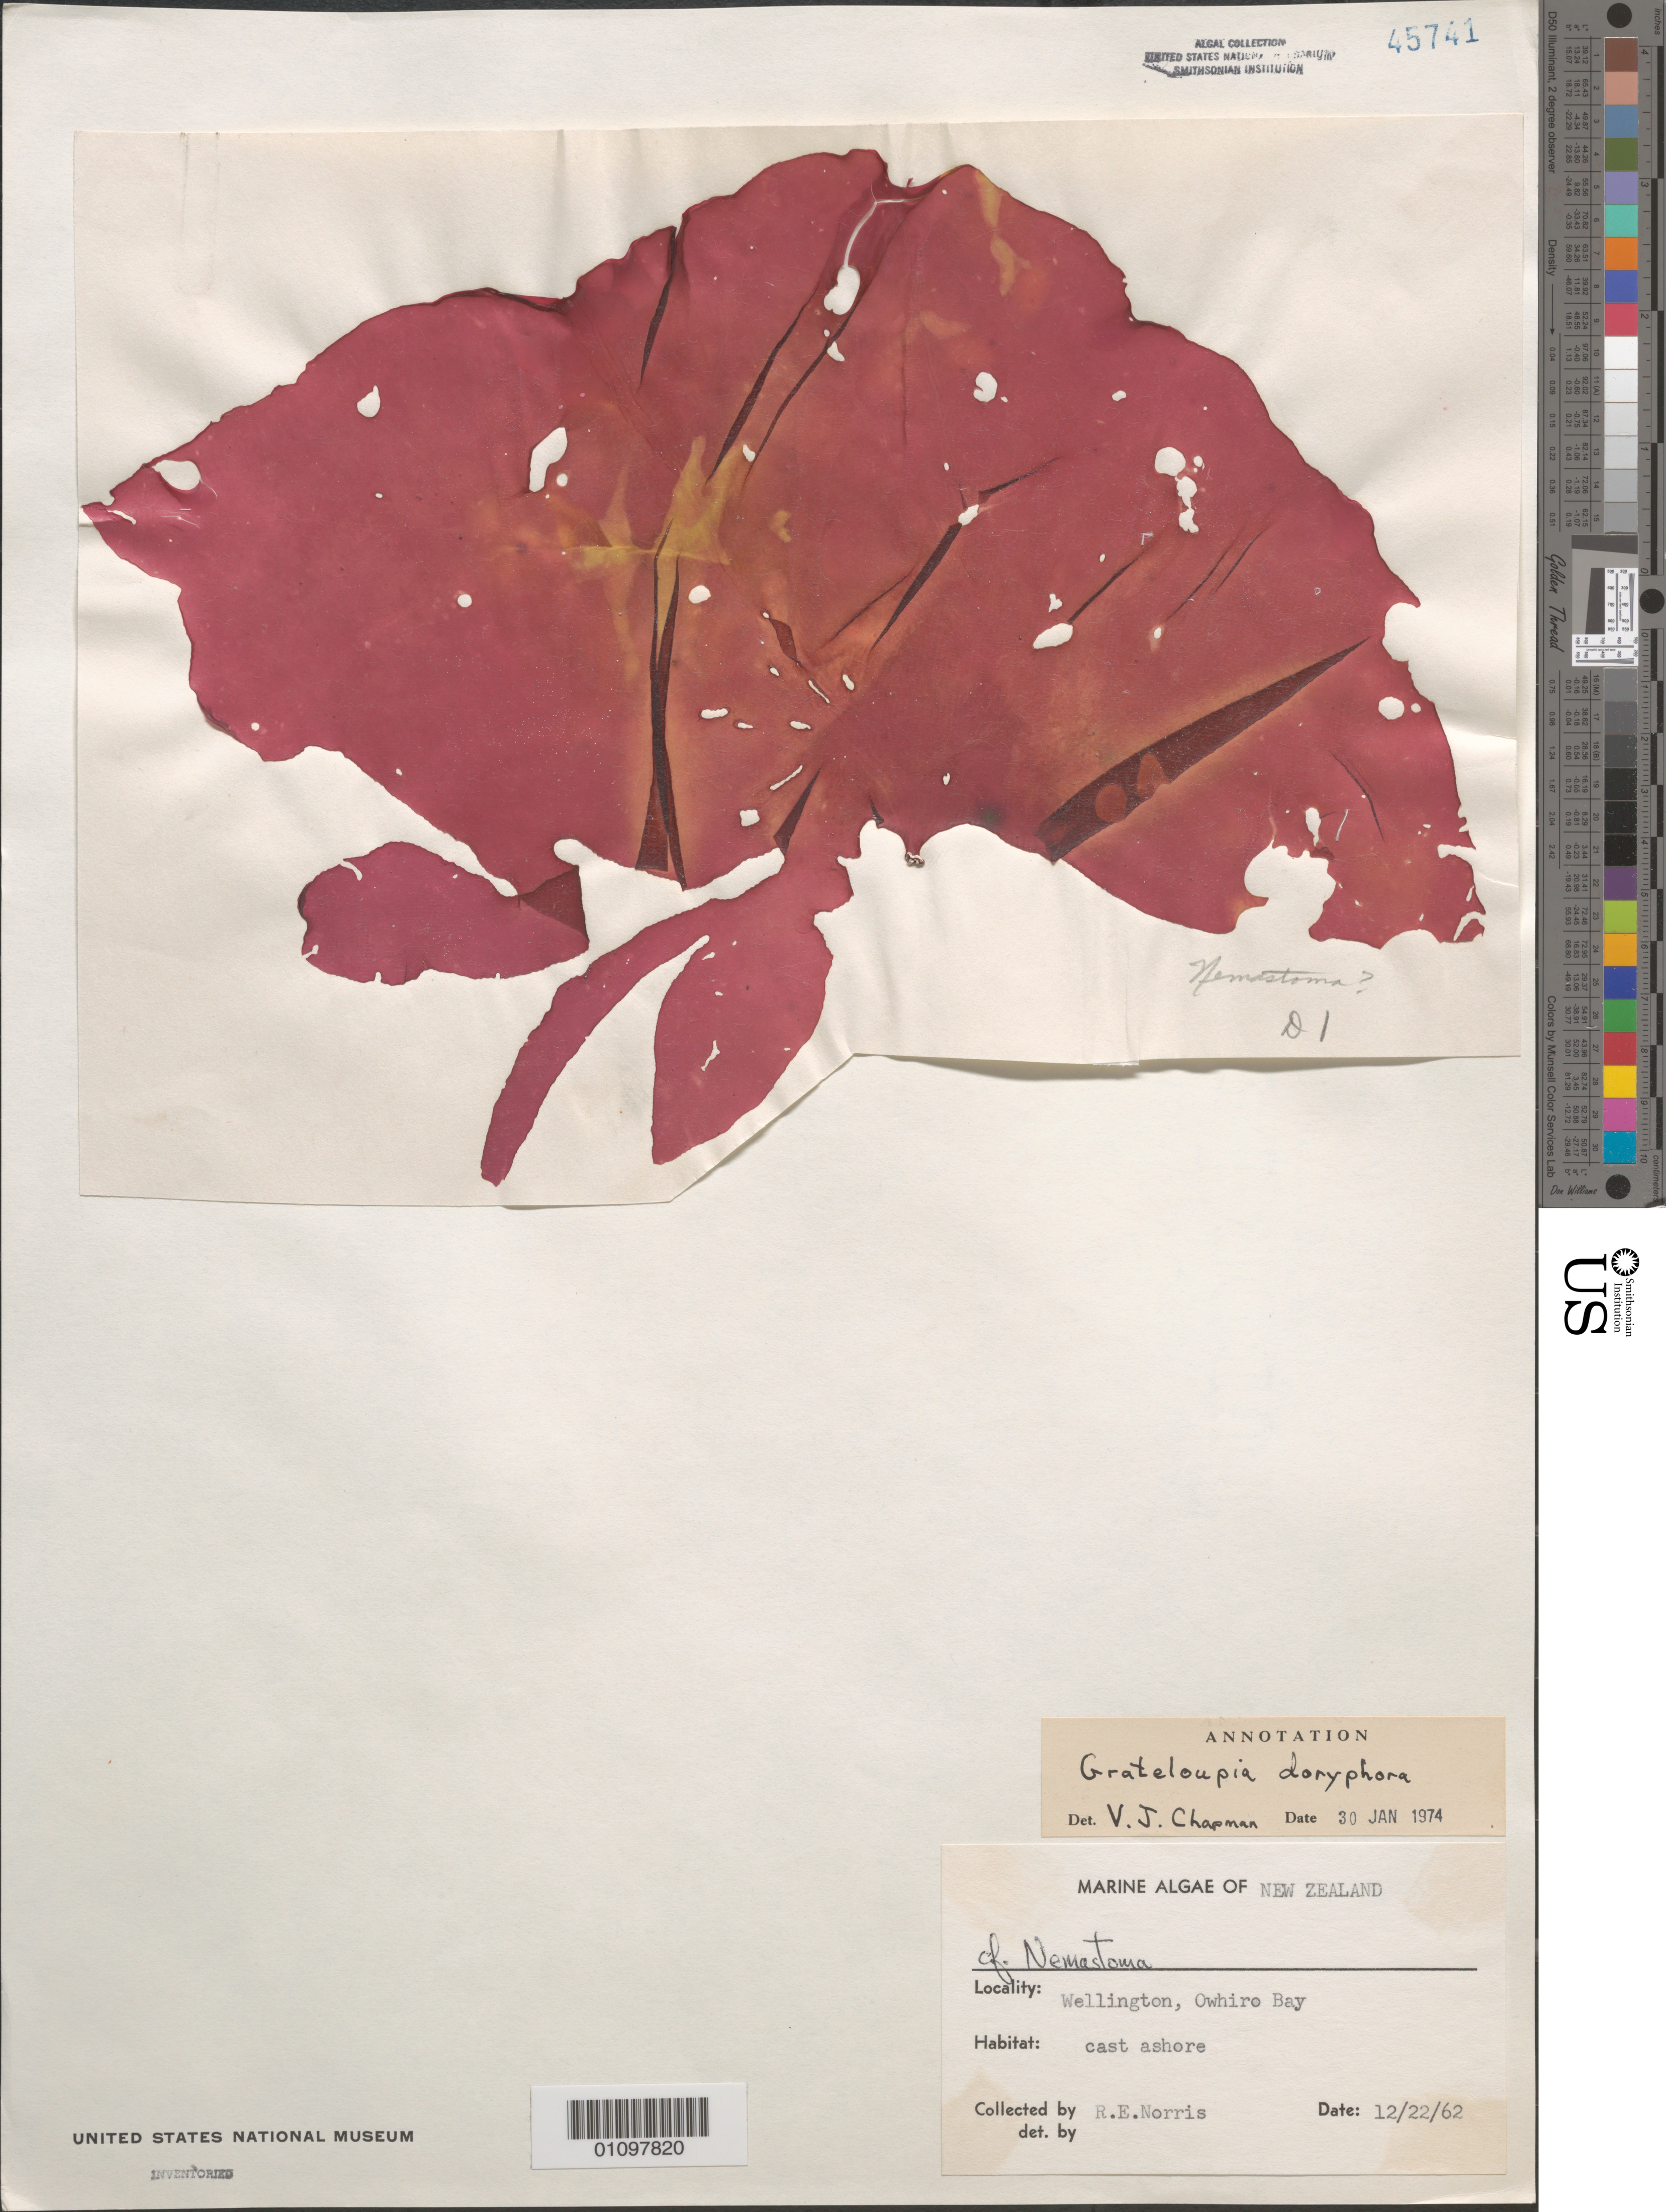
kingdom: Plantae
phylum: Rhodophyta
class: Florideophyceae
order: Halymeniales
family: Halymeniaceae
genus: Grateloupia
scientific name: Grateloupia doryphora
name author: (Mont.) Howe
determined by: Chapman, V. J.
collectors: R. E. Norris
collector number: D1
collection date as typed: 22 Dec 1962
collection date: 1962-12-22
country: New Zealand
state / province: Wellington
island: North Island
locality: Wellington, Owhiro Bay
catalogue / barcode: US 45741